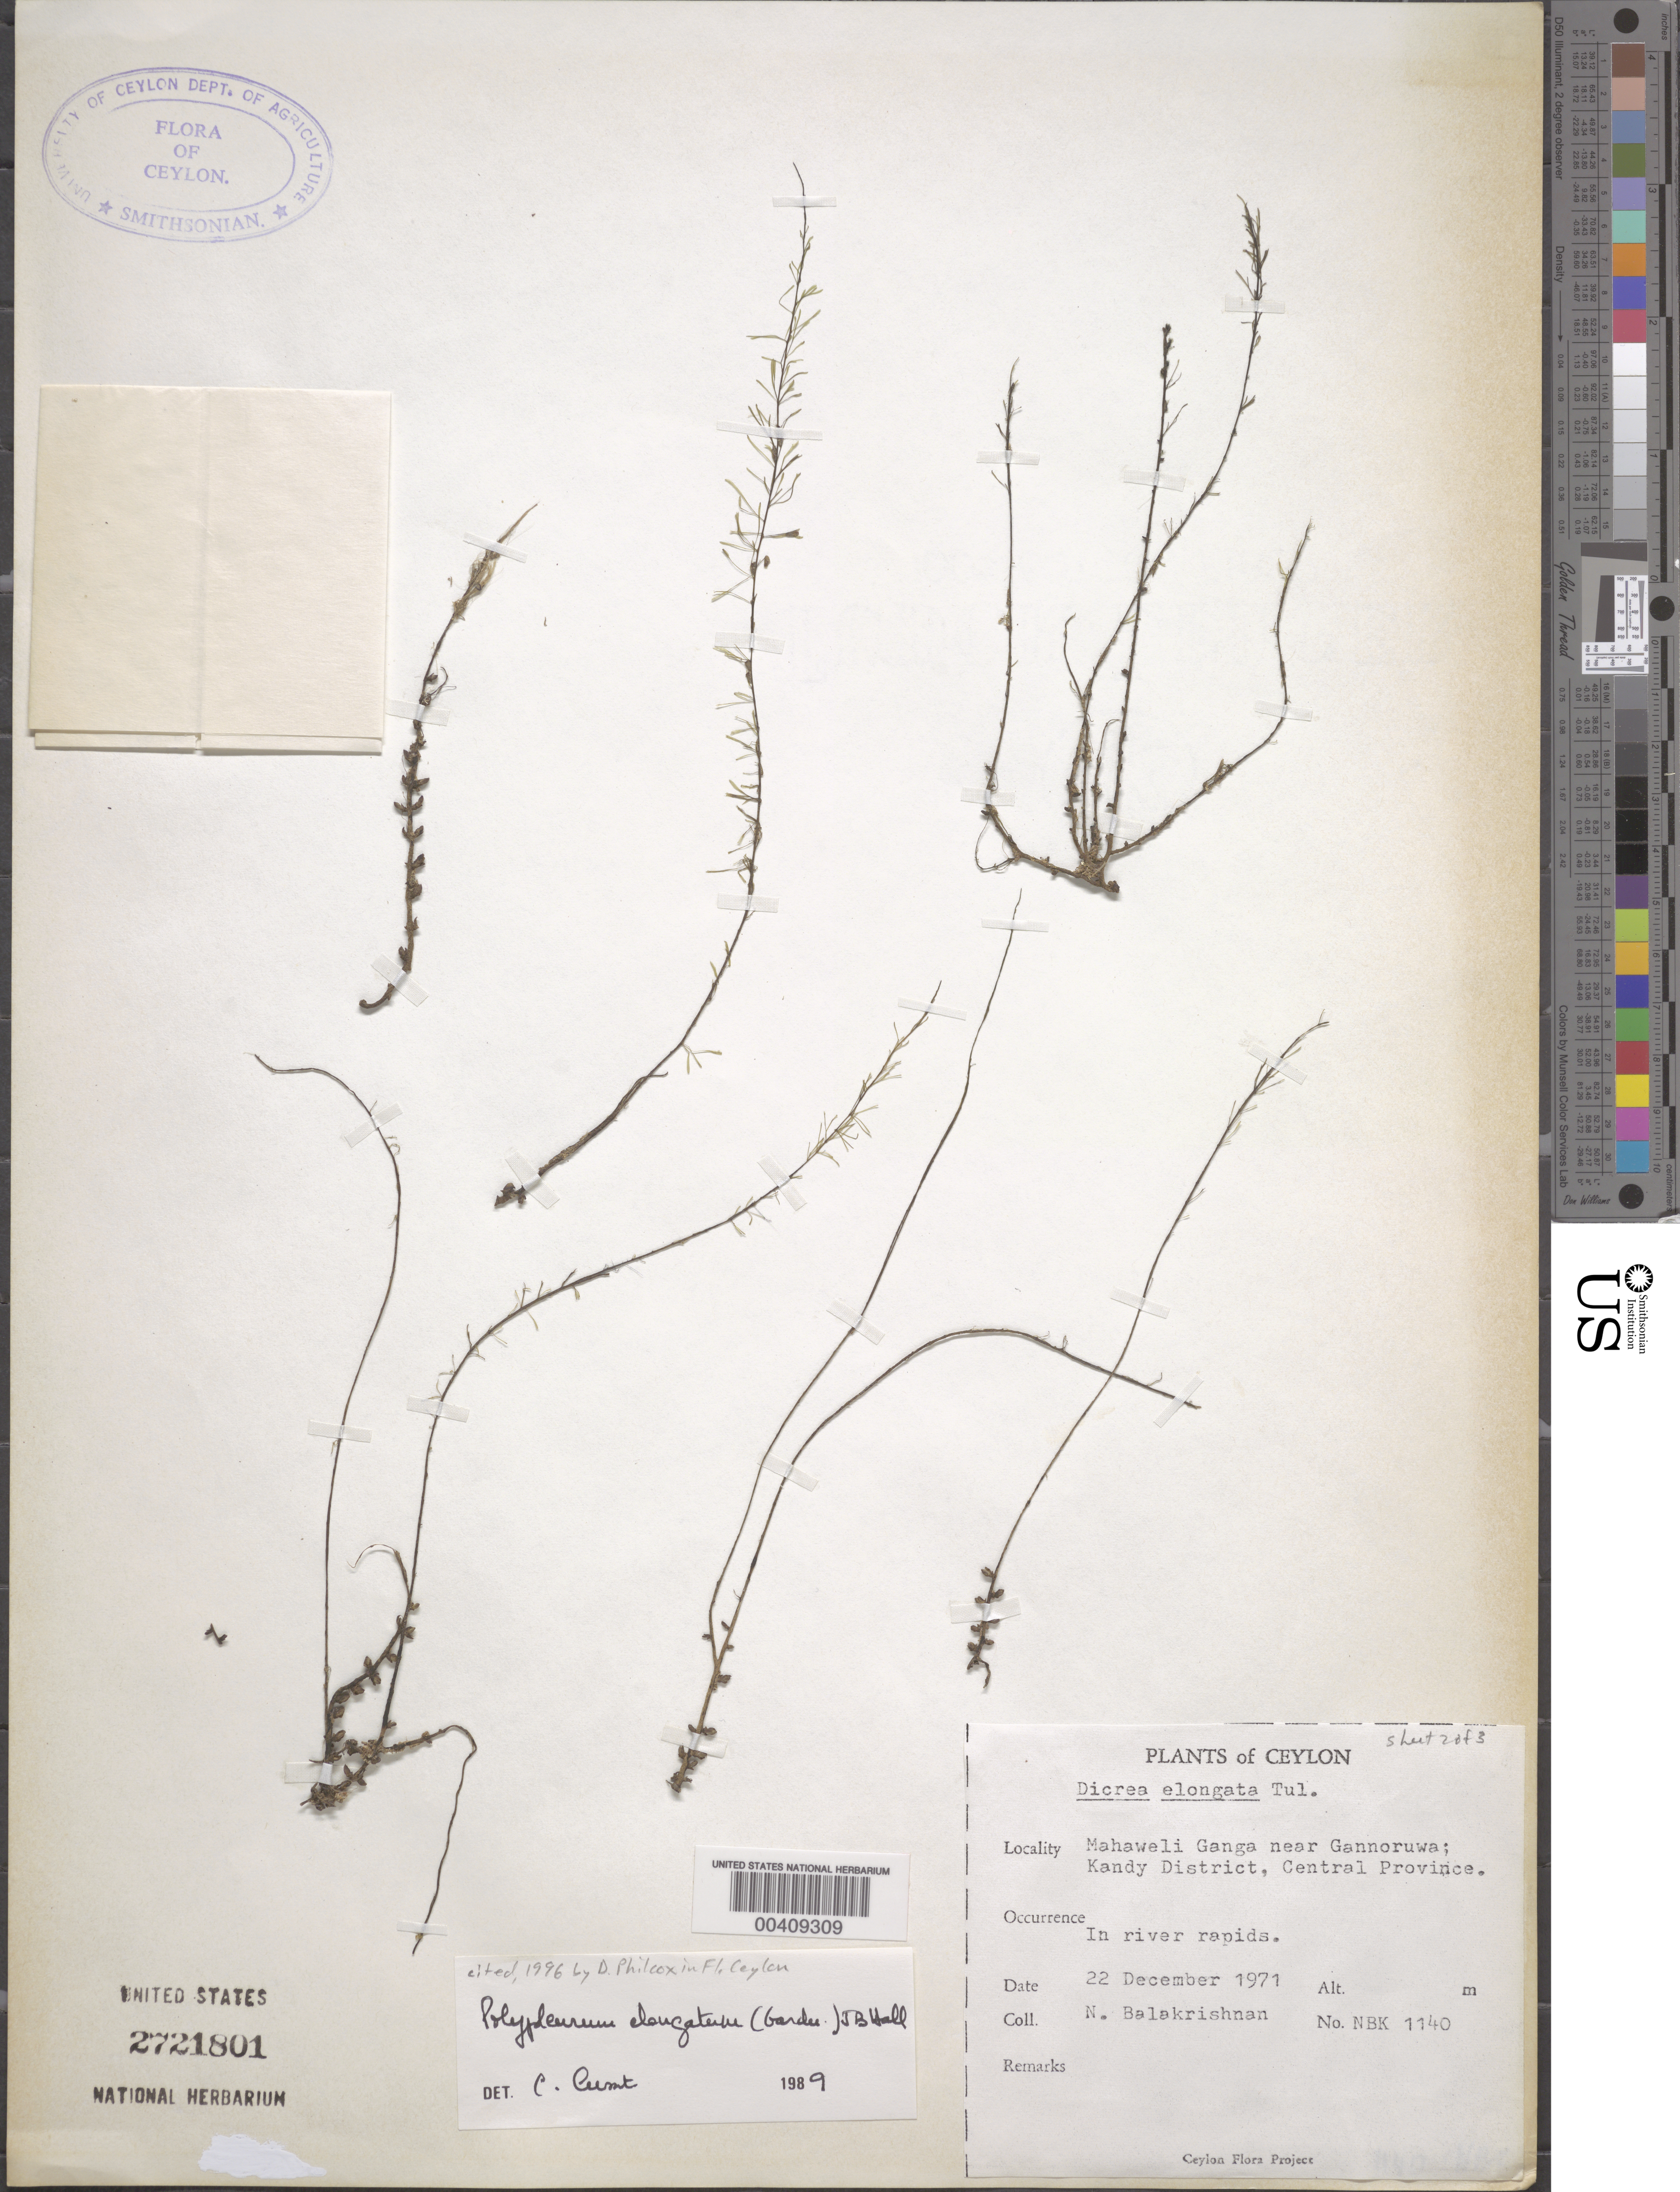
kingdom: Plantae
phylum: Tracheophyta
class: Magnoliopsida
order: Malpighiales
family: Podostemaceae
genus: Polypleurum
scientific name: Polypleurum elongatum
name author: (Gardner) J.B. Hall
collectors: N. Balakrishnan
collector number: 1140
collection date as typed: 22 Dec 1971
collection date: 1971-12-22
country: Sri Lanka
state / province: Central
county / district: Kandy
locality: Mahaweli ganga near gannoruwa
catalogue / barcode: US 2721801